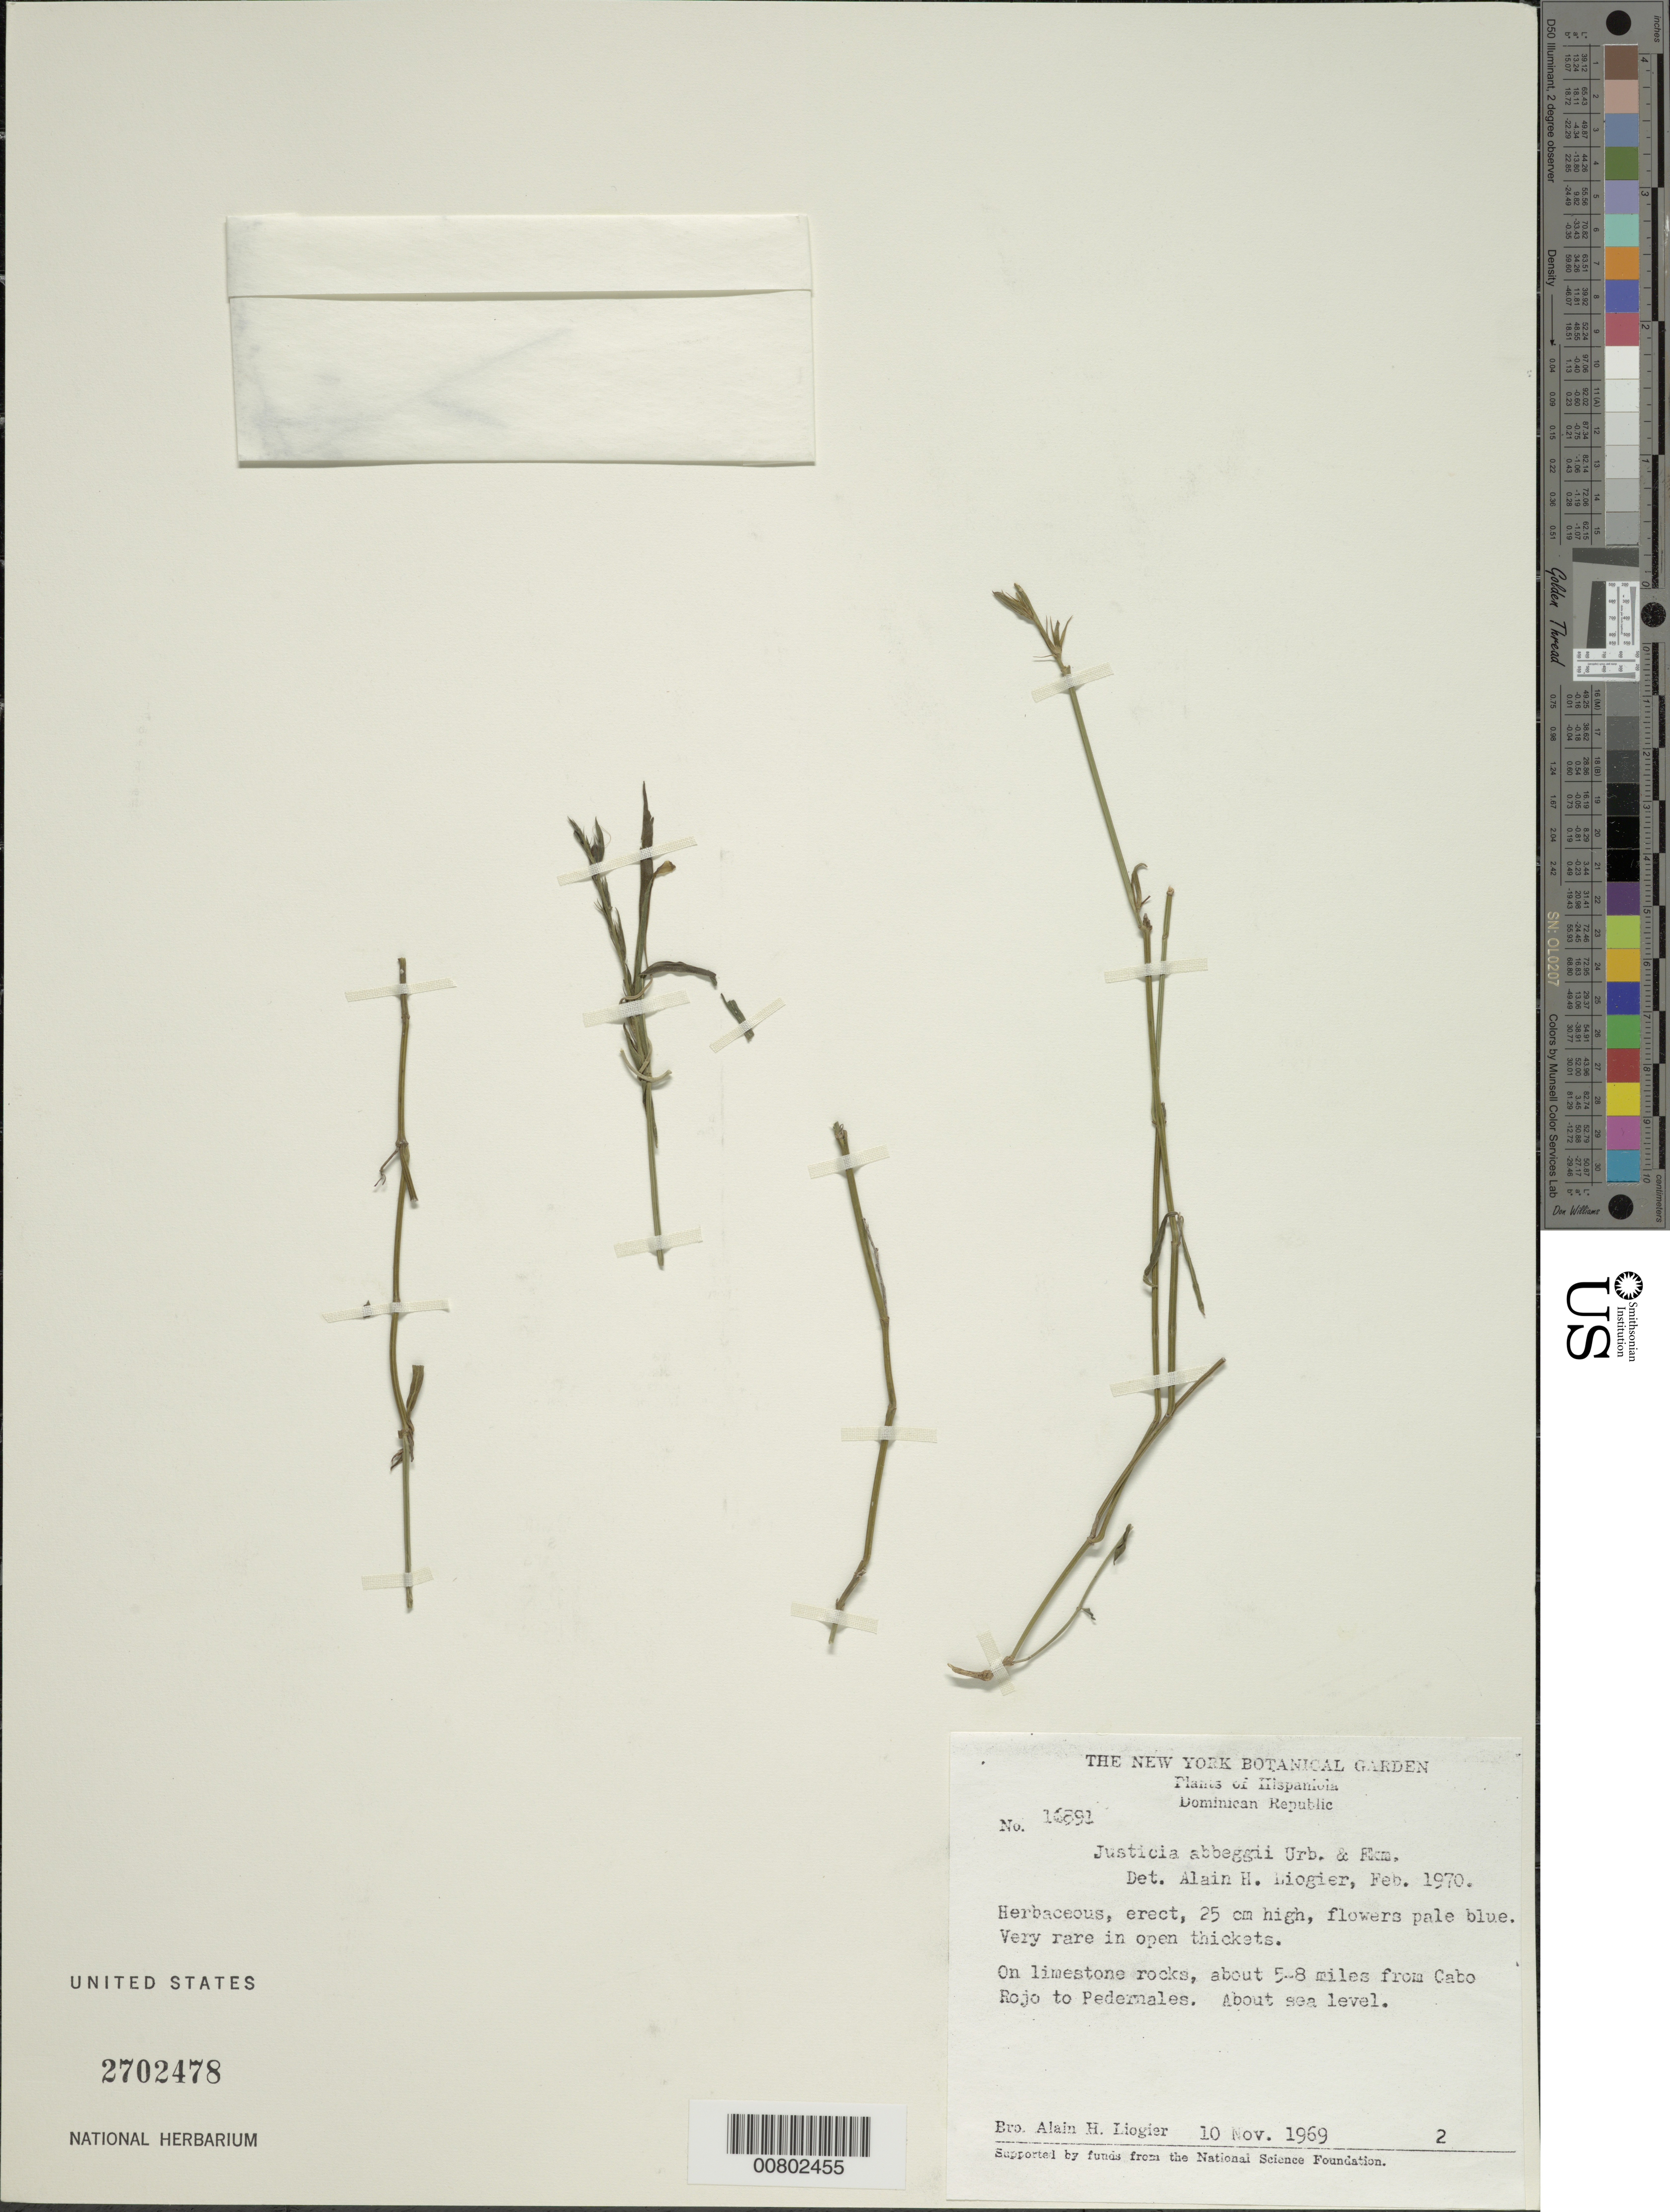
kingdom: Plantae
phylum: Tracheophyta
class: Magnoliopsida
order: Lamiales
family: Acanthaceae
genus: Justicia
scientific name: Justicia abeggii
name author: Urb. & Ekman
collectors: A. H. Liogier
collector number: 16891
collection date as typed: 10 Nov 1969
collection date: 1969-11-10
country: Dominican Republic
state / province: Pedernales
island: Hispaniola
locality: About 5-8 miles from Cabo Rojo to Pedernales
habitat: In open thickets on limestone rocks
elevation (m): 0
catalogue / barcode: US 2702478